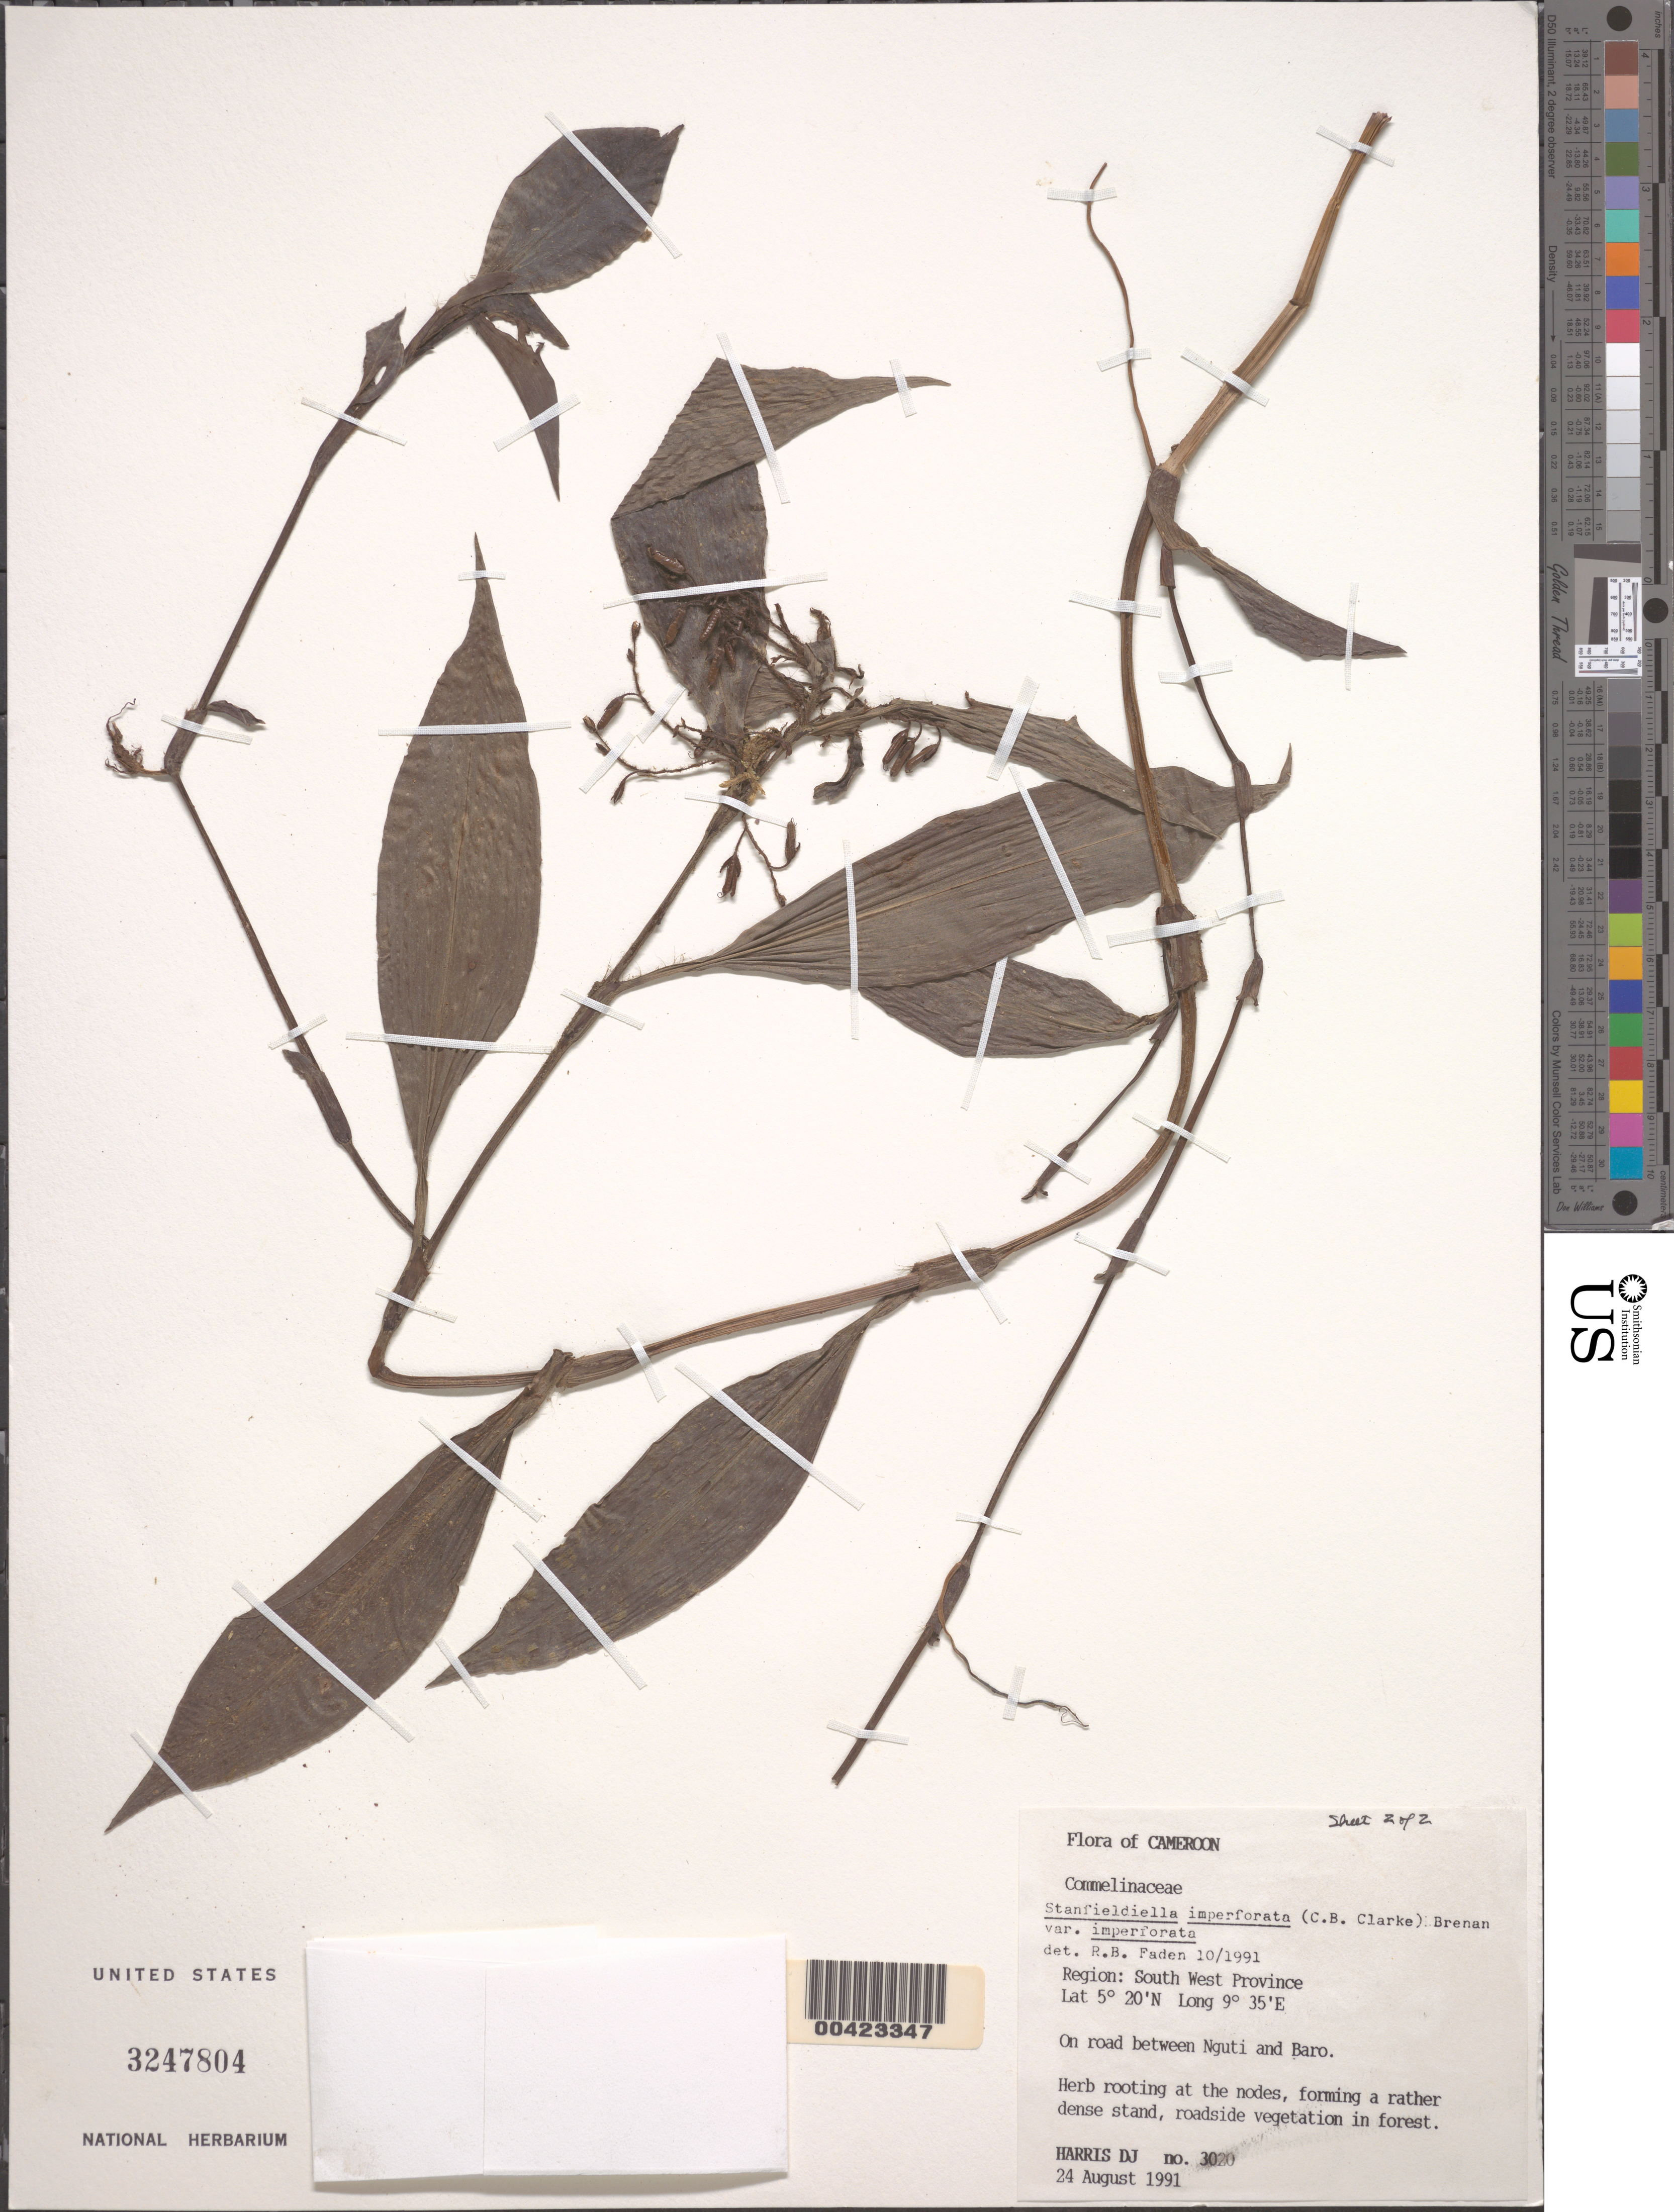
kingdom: Plantae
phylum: Tracheophyta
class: Liliopsida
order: Commelinales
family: Commelinaceae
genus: Stanfieldiella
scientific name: Stanfieldiella imperforata var. imperforata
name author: (C.B. Clarke) Brenan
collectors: D. J. Harris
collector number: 3020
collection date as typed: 24 Aug 1991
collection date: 1991-08-24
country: Cameroon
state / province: Sud-Ouest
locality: On road between nguti and baro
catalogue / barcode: US 3247804